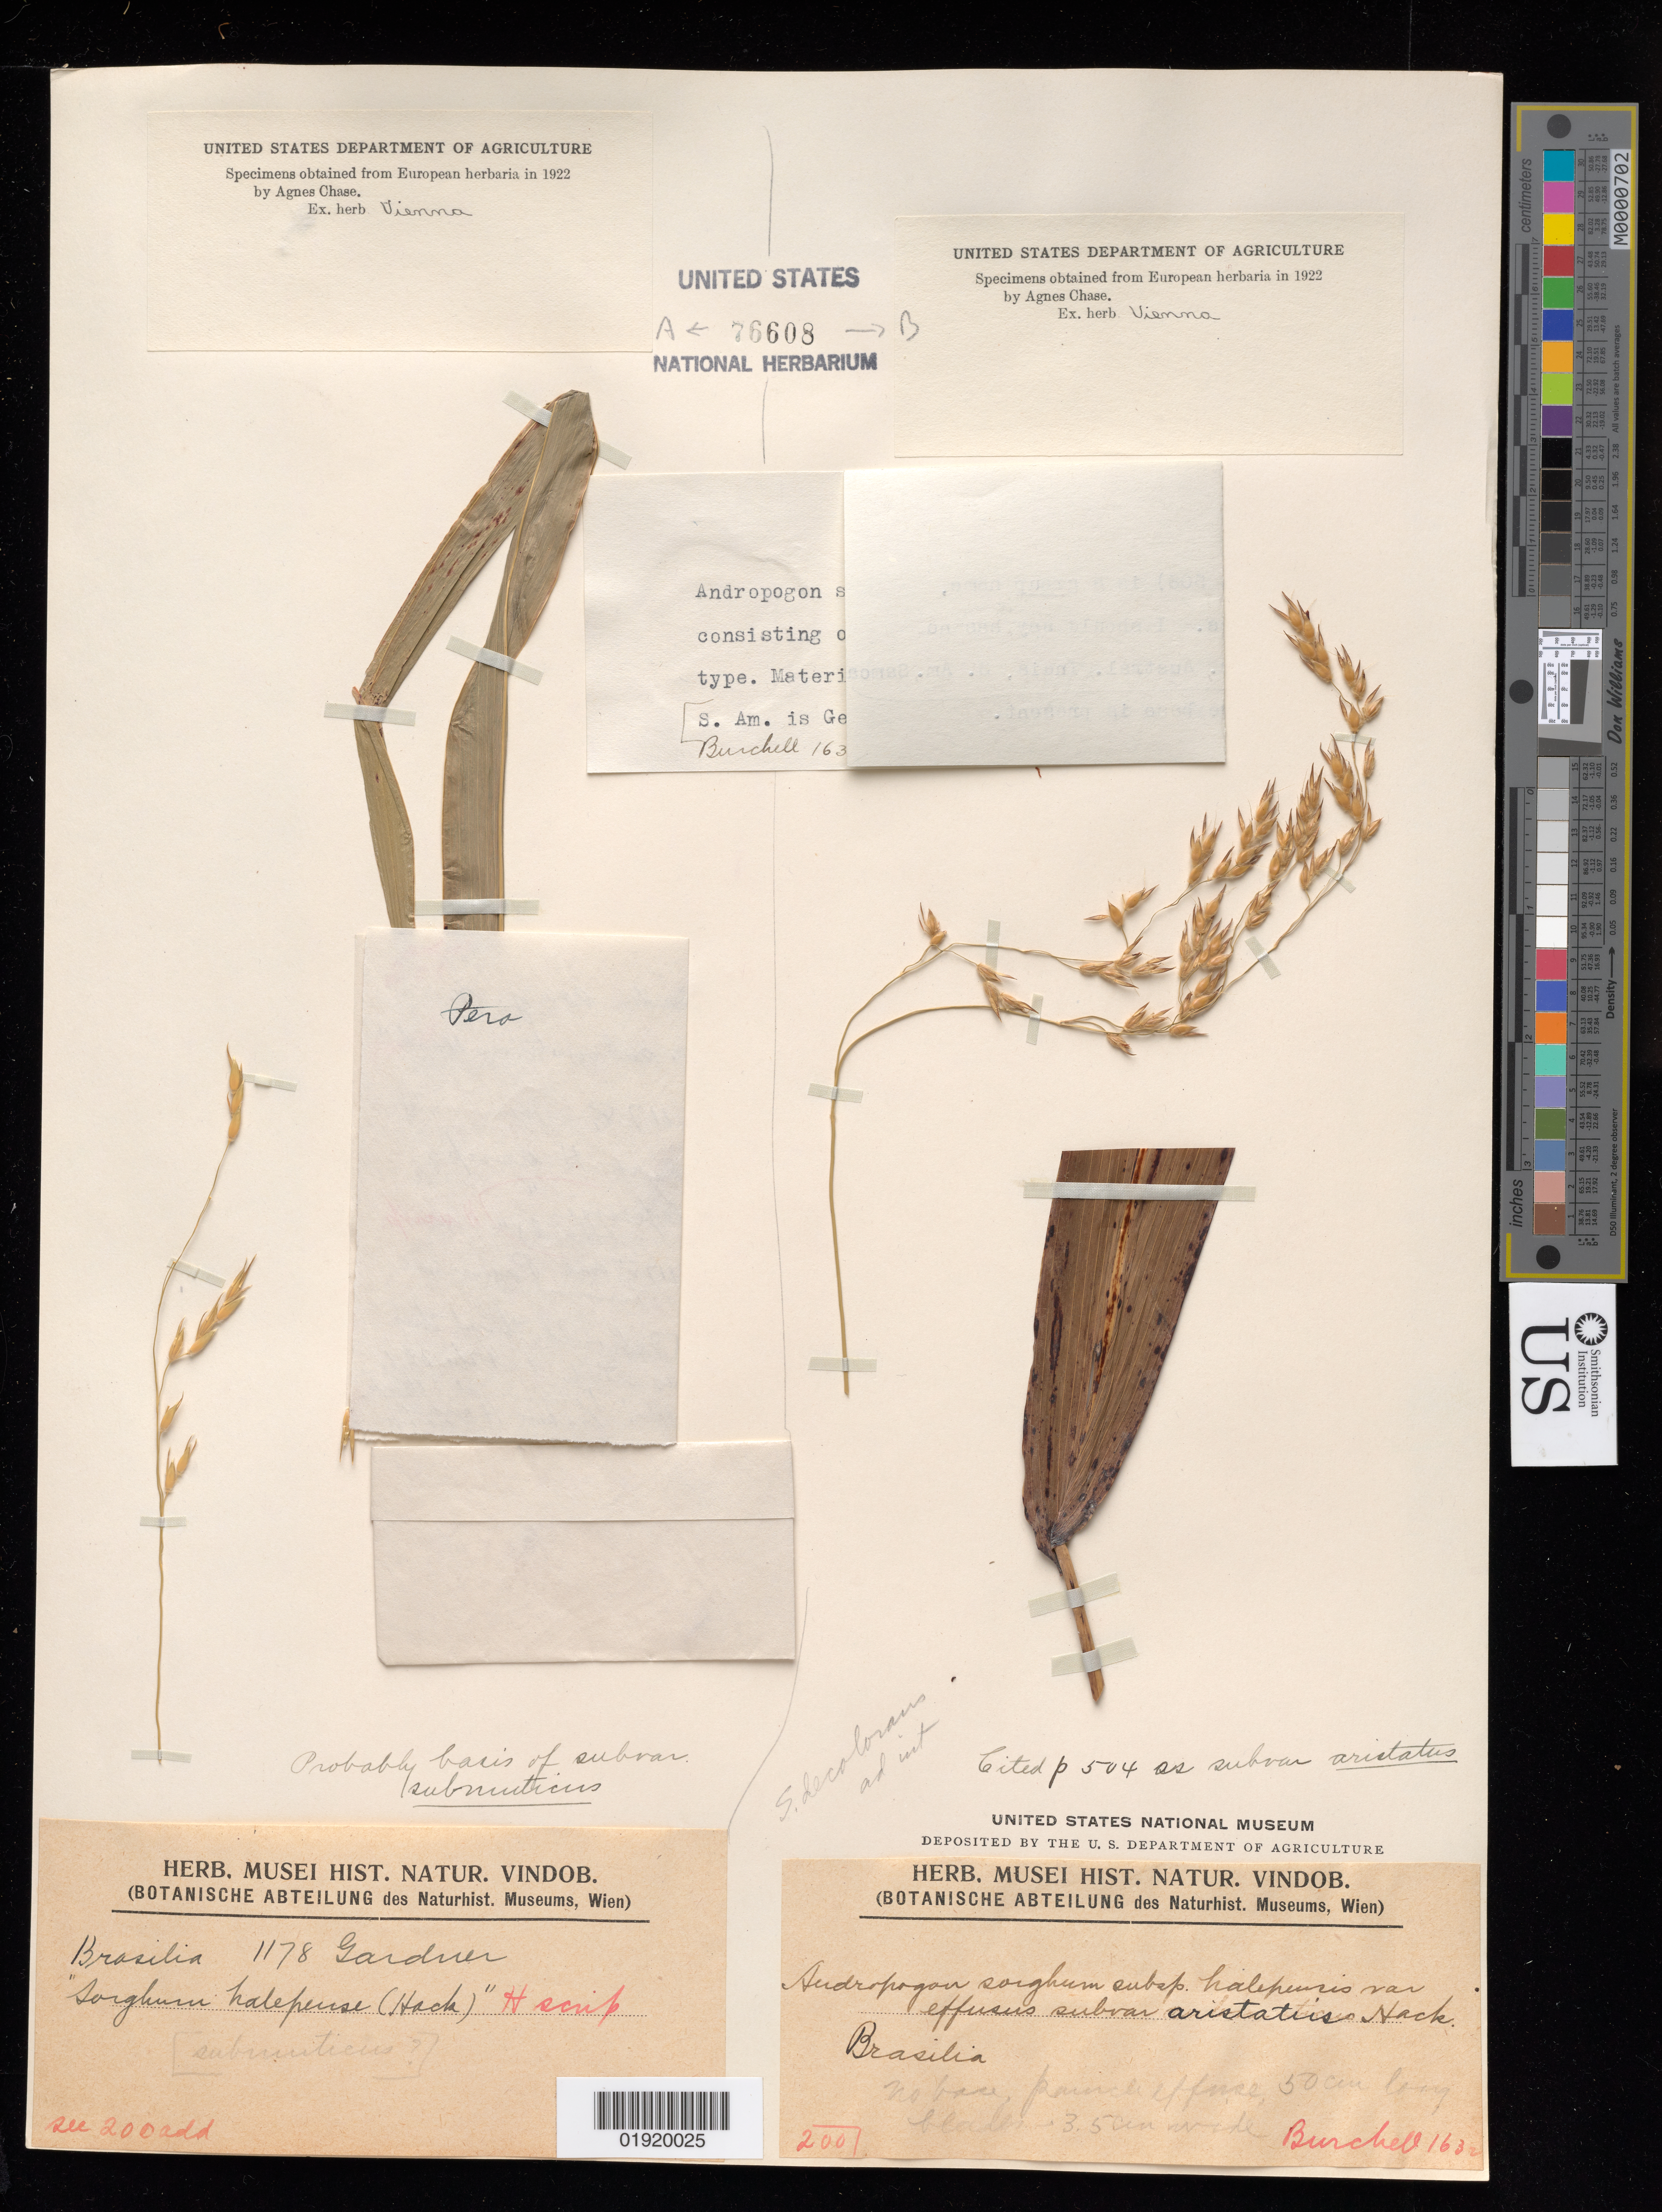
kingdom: Plantae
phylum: Tracheophyta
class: Liliopsida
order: Poales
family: Poaceae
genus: Andropogon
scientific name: Andropogon sorghum var. effusus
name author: Hack.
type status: Isosyntype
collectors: W. J. Burchell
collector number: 1632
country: Brazil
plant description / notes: Fragmentary material of type specimen ex herb. Vienna. Hackel described var. effusus with 2 subvarieties (!): subvar. submuticus & subvar. aristatus, both apparently based on several collections (syntypes) although only subvar. aristatus cites any collections explicitly. Syntypes of both subvarieties are included on this sheet. I'm not recording or recognizing these subvarieties because let's face it, splitting a variety into subvarieties is just plain nuts.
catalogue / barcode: US 76608B-2